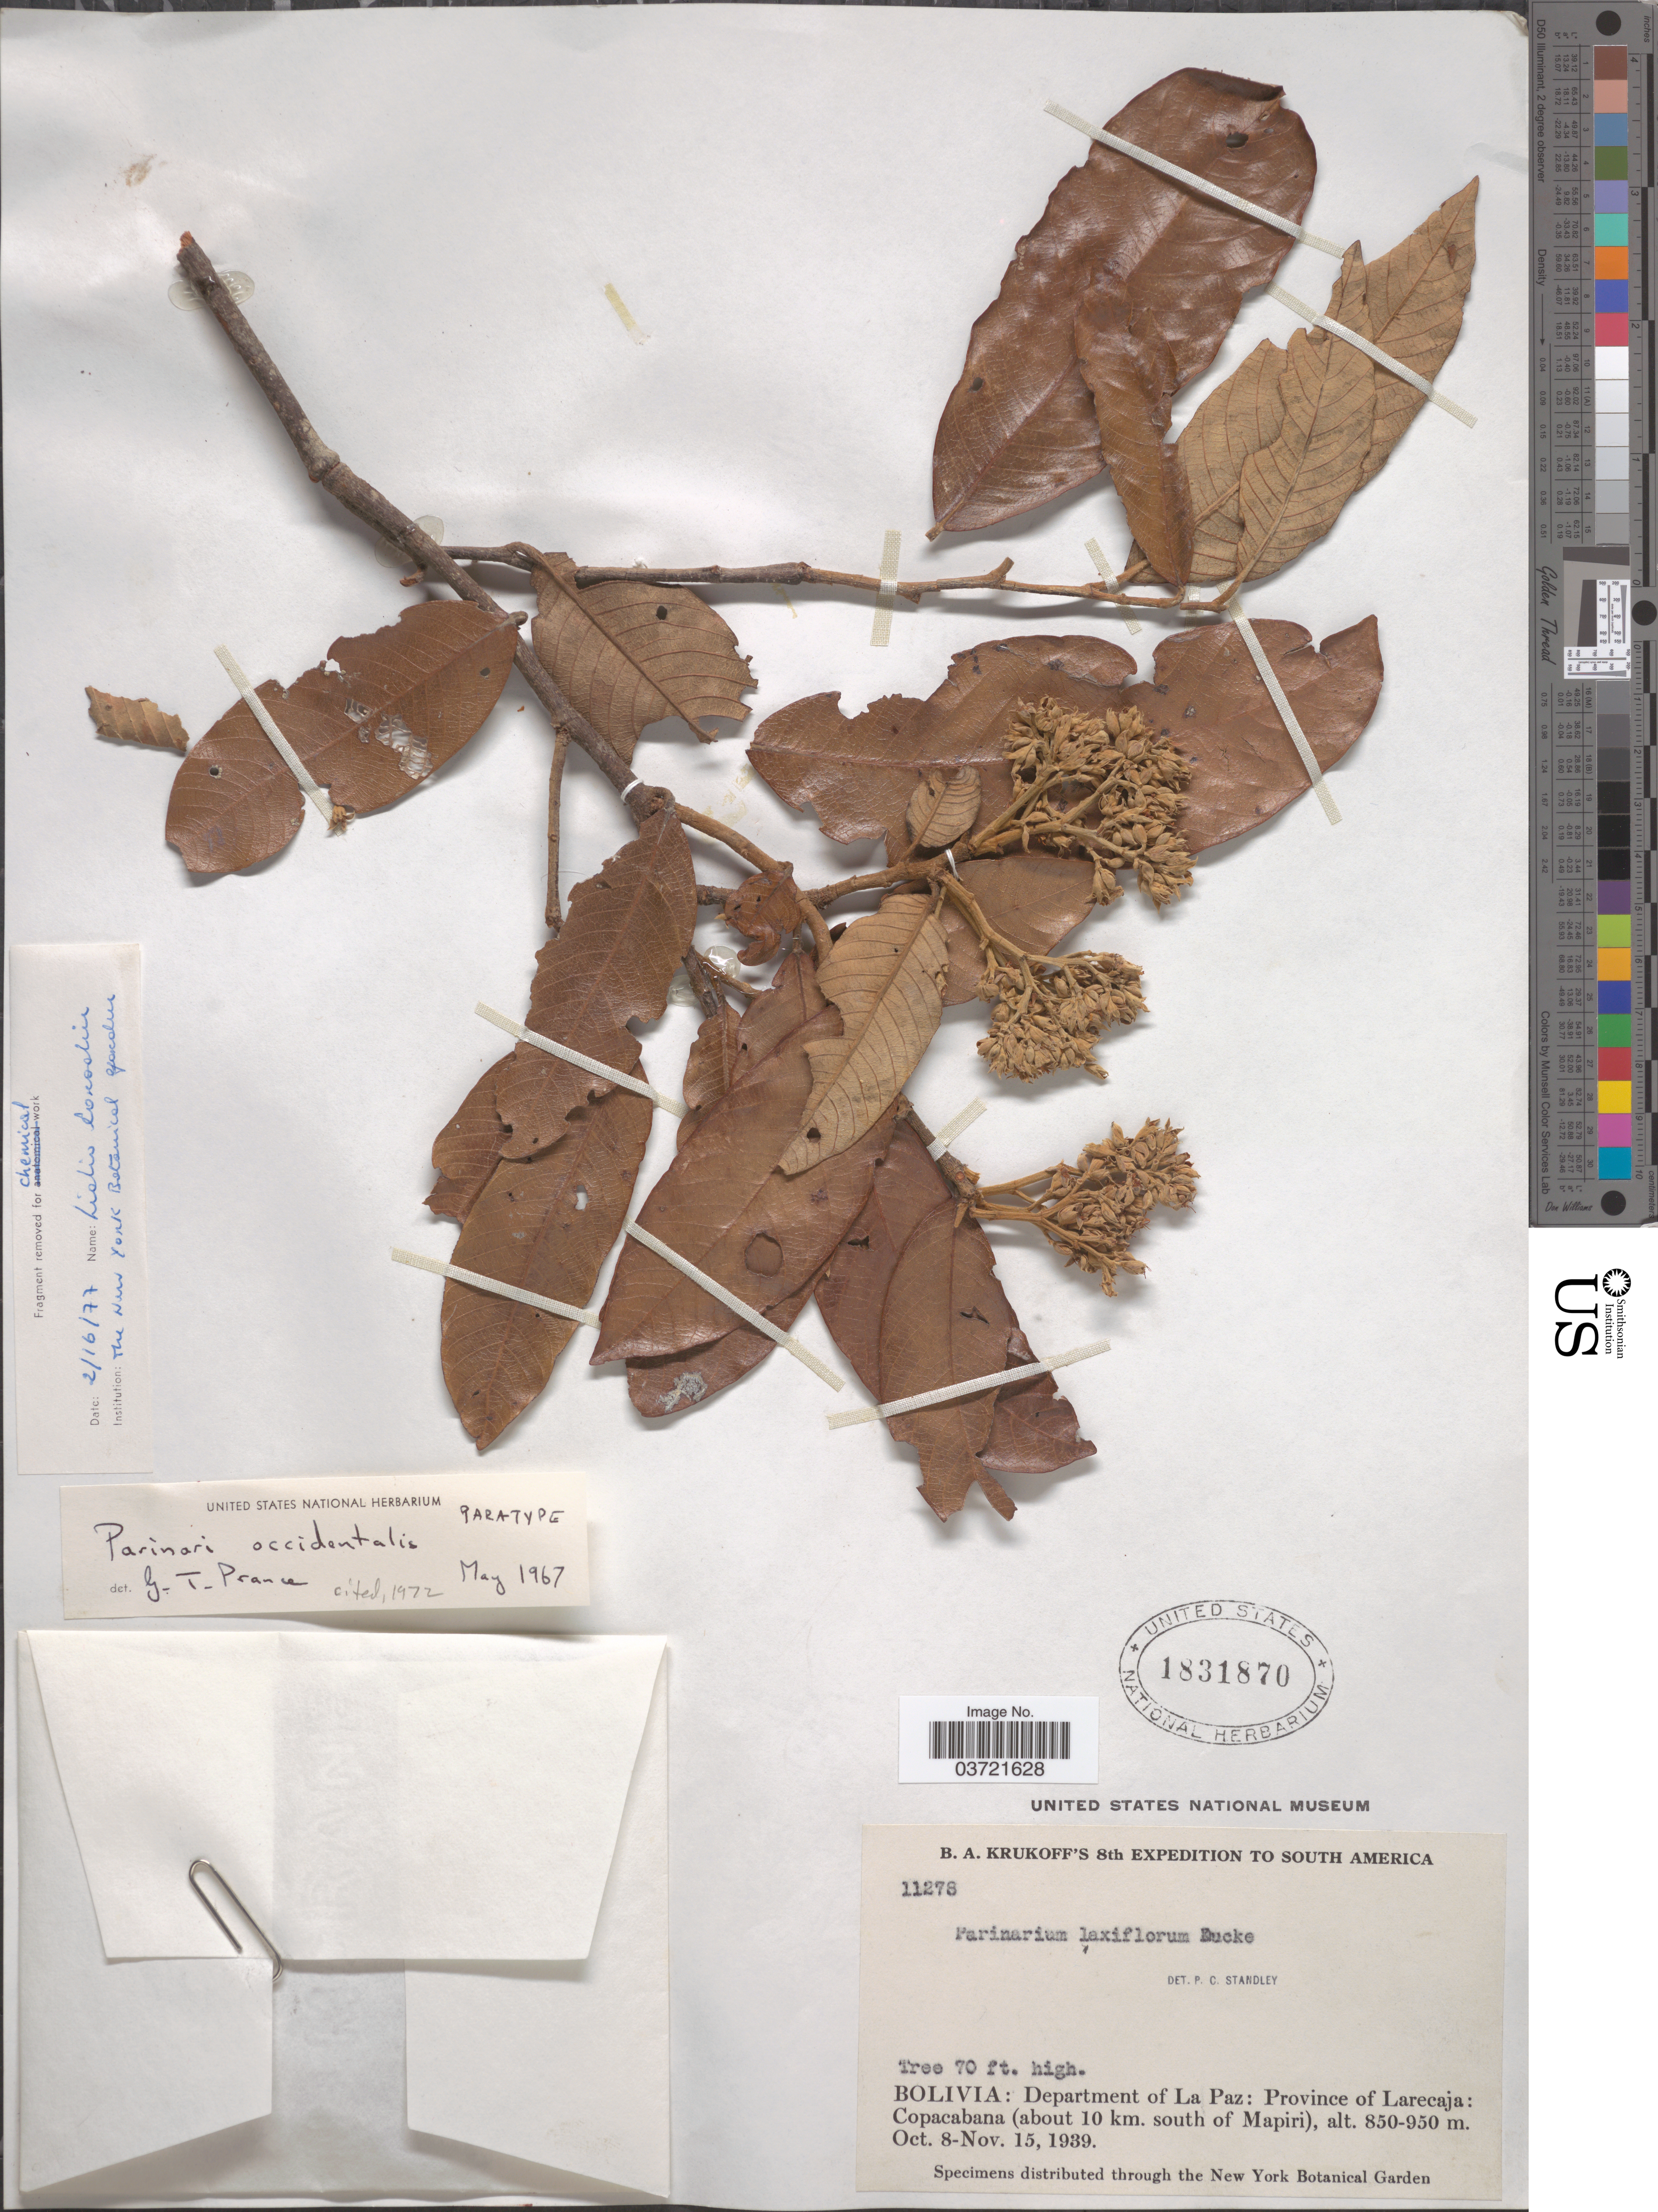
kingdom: Plantae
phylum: Tracheophyta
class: Magnoliopsida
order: Malpighiales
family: Chrysobalanaceae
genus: Parinari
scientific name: Parinari occidentalis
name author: Prance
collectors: B. A. Krukoff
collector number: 11278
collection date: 1939-10-08/1939-11-15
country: Bolivia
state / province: La Paz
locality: Department of La Paz: Province of Larecaja: Copacabana (about 10 km. south of Mapiri).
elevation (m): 850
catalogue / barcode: US 1831870